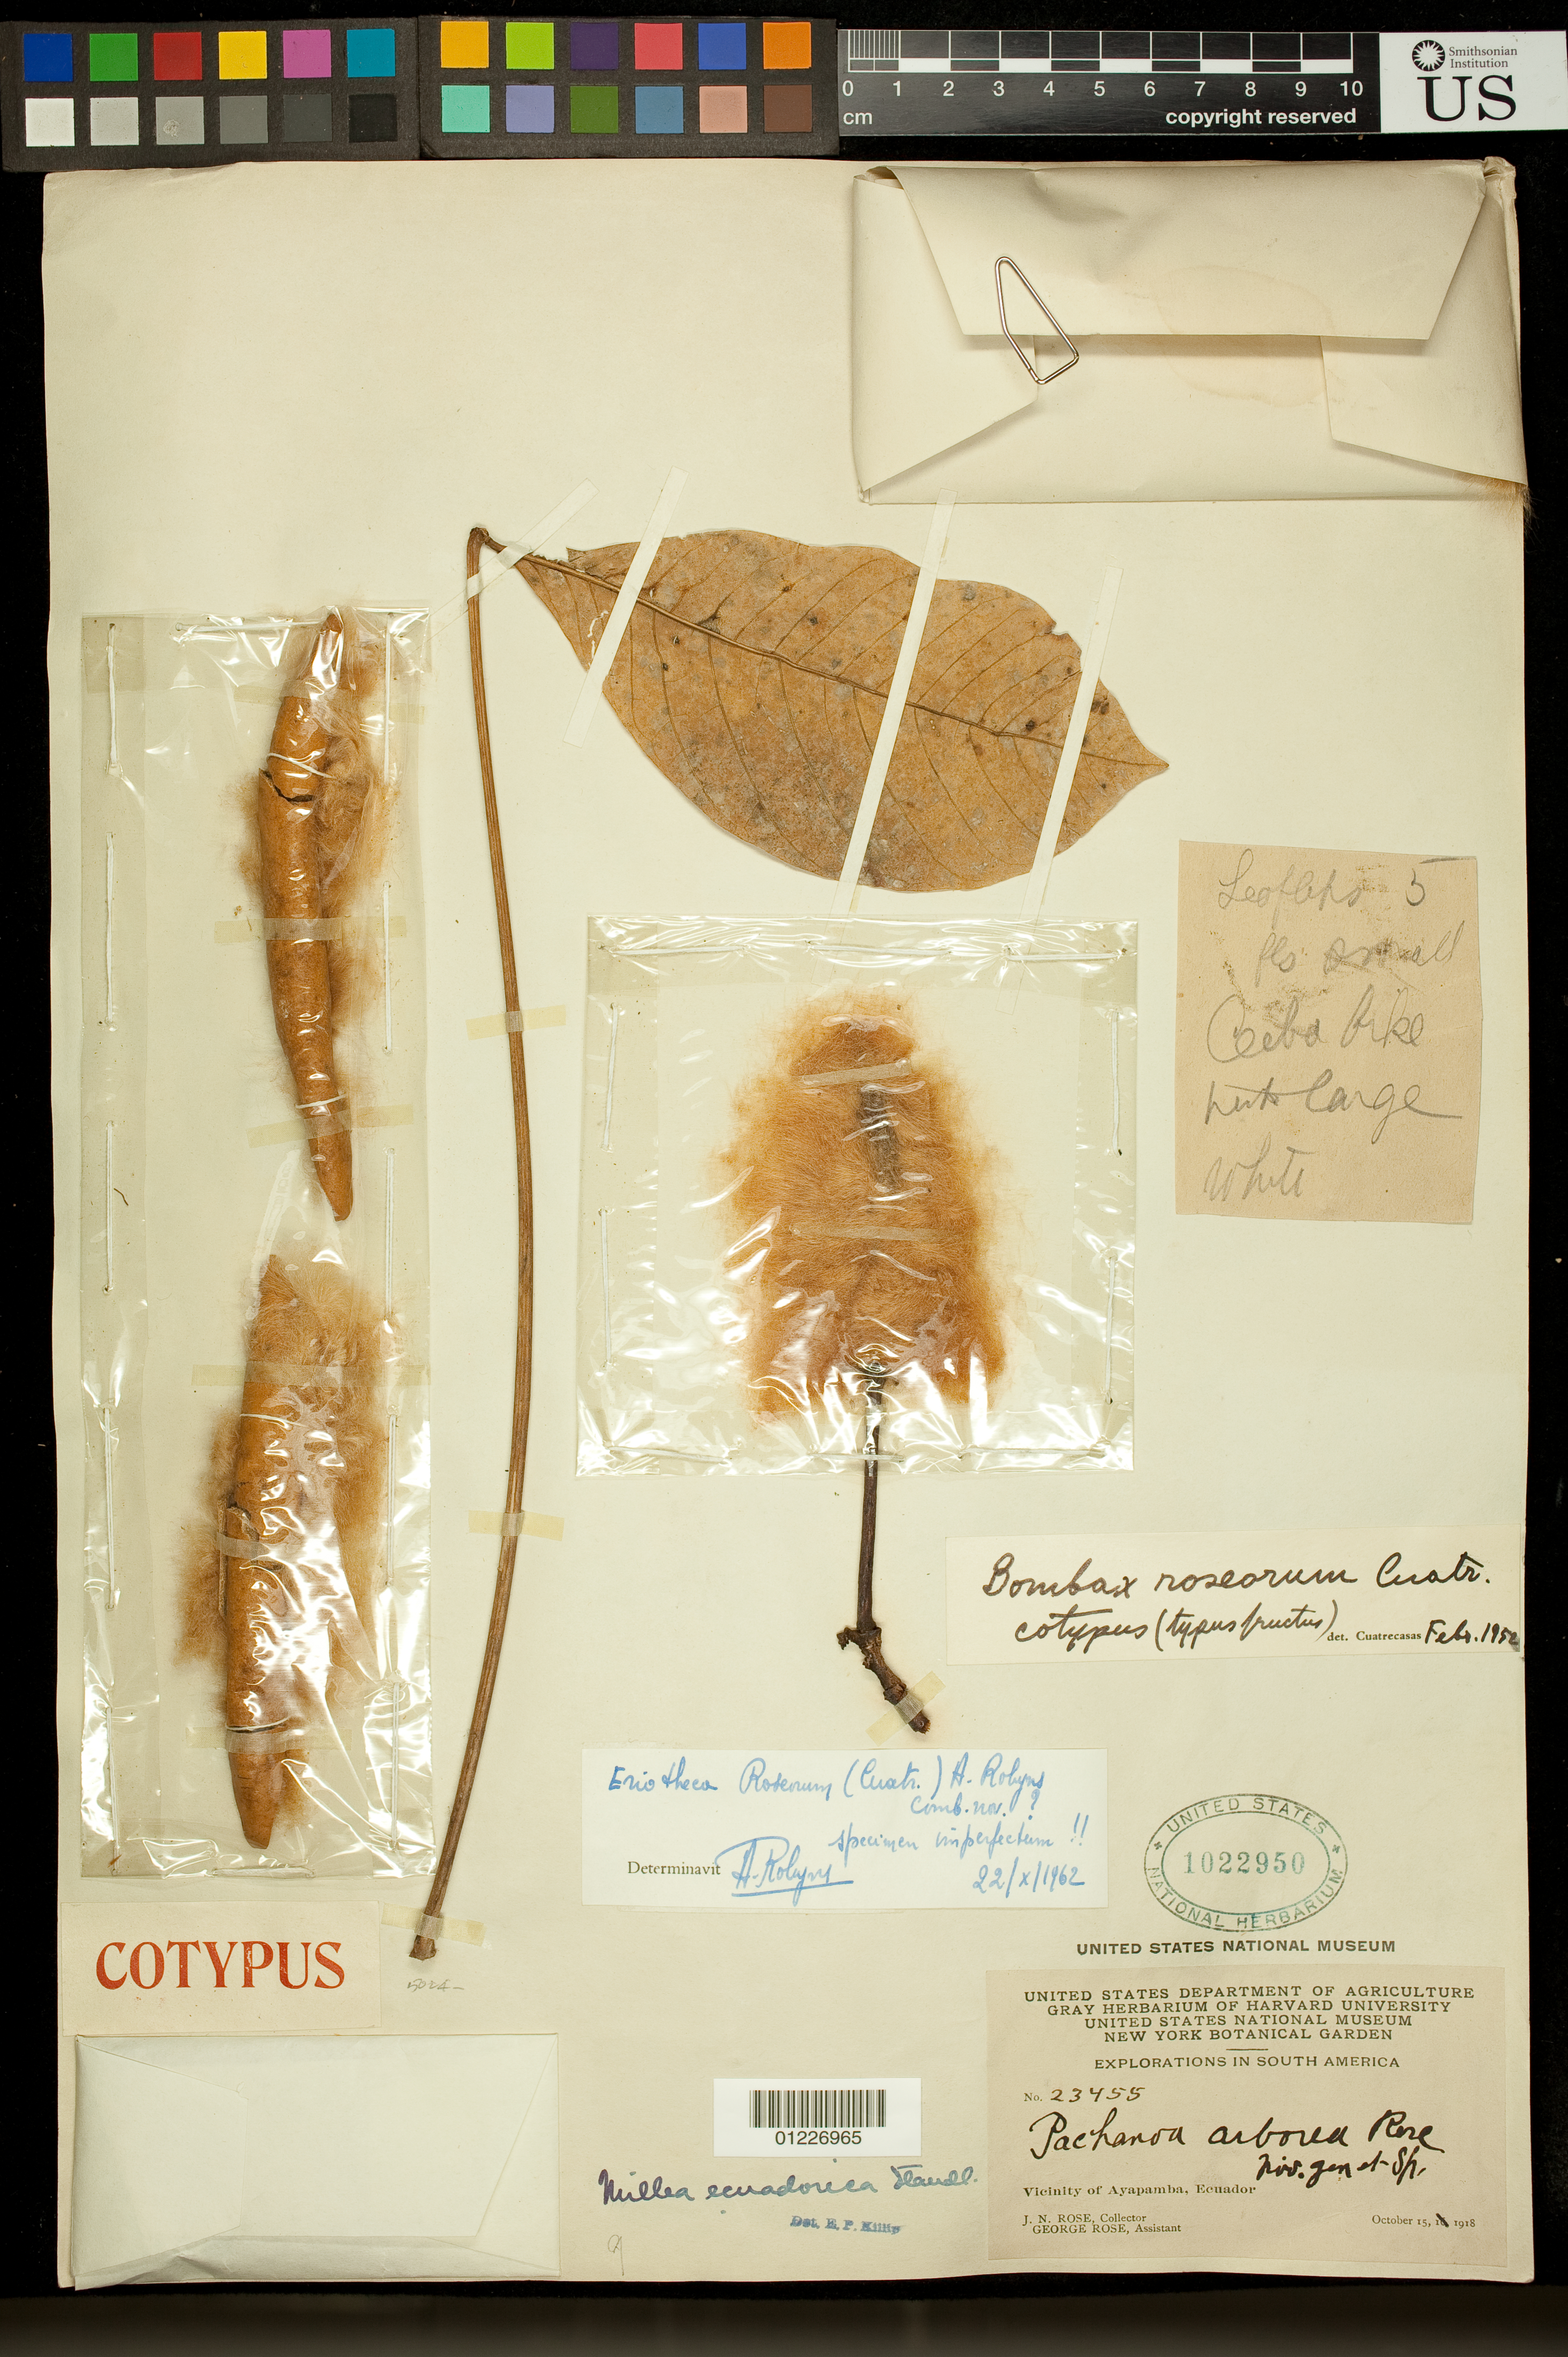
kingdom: Plantae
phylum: Tracheophyta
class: Magnoliopsida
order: Malvales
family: Malvaceae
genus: Pachira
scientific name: Pachira roseorum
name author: (Cuatrec.) V.N. Yoshik. & M.C. Duarte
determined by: Dorr, Laurence J., Curator (BOT), Smithsonian Institution - National Museum of Natural History (UNITED STATES)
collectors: J. N. Rose & G. Rose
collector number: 23455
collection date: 1918-10-15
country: Ecuador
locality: Vicinity of Ayapamba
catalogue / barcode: US 1022950